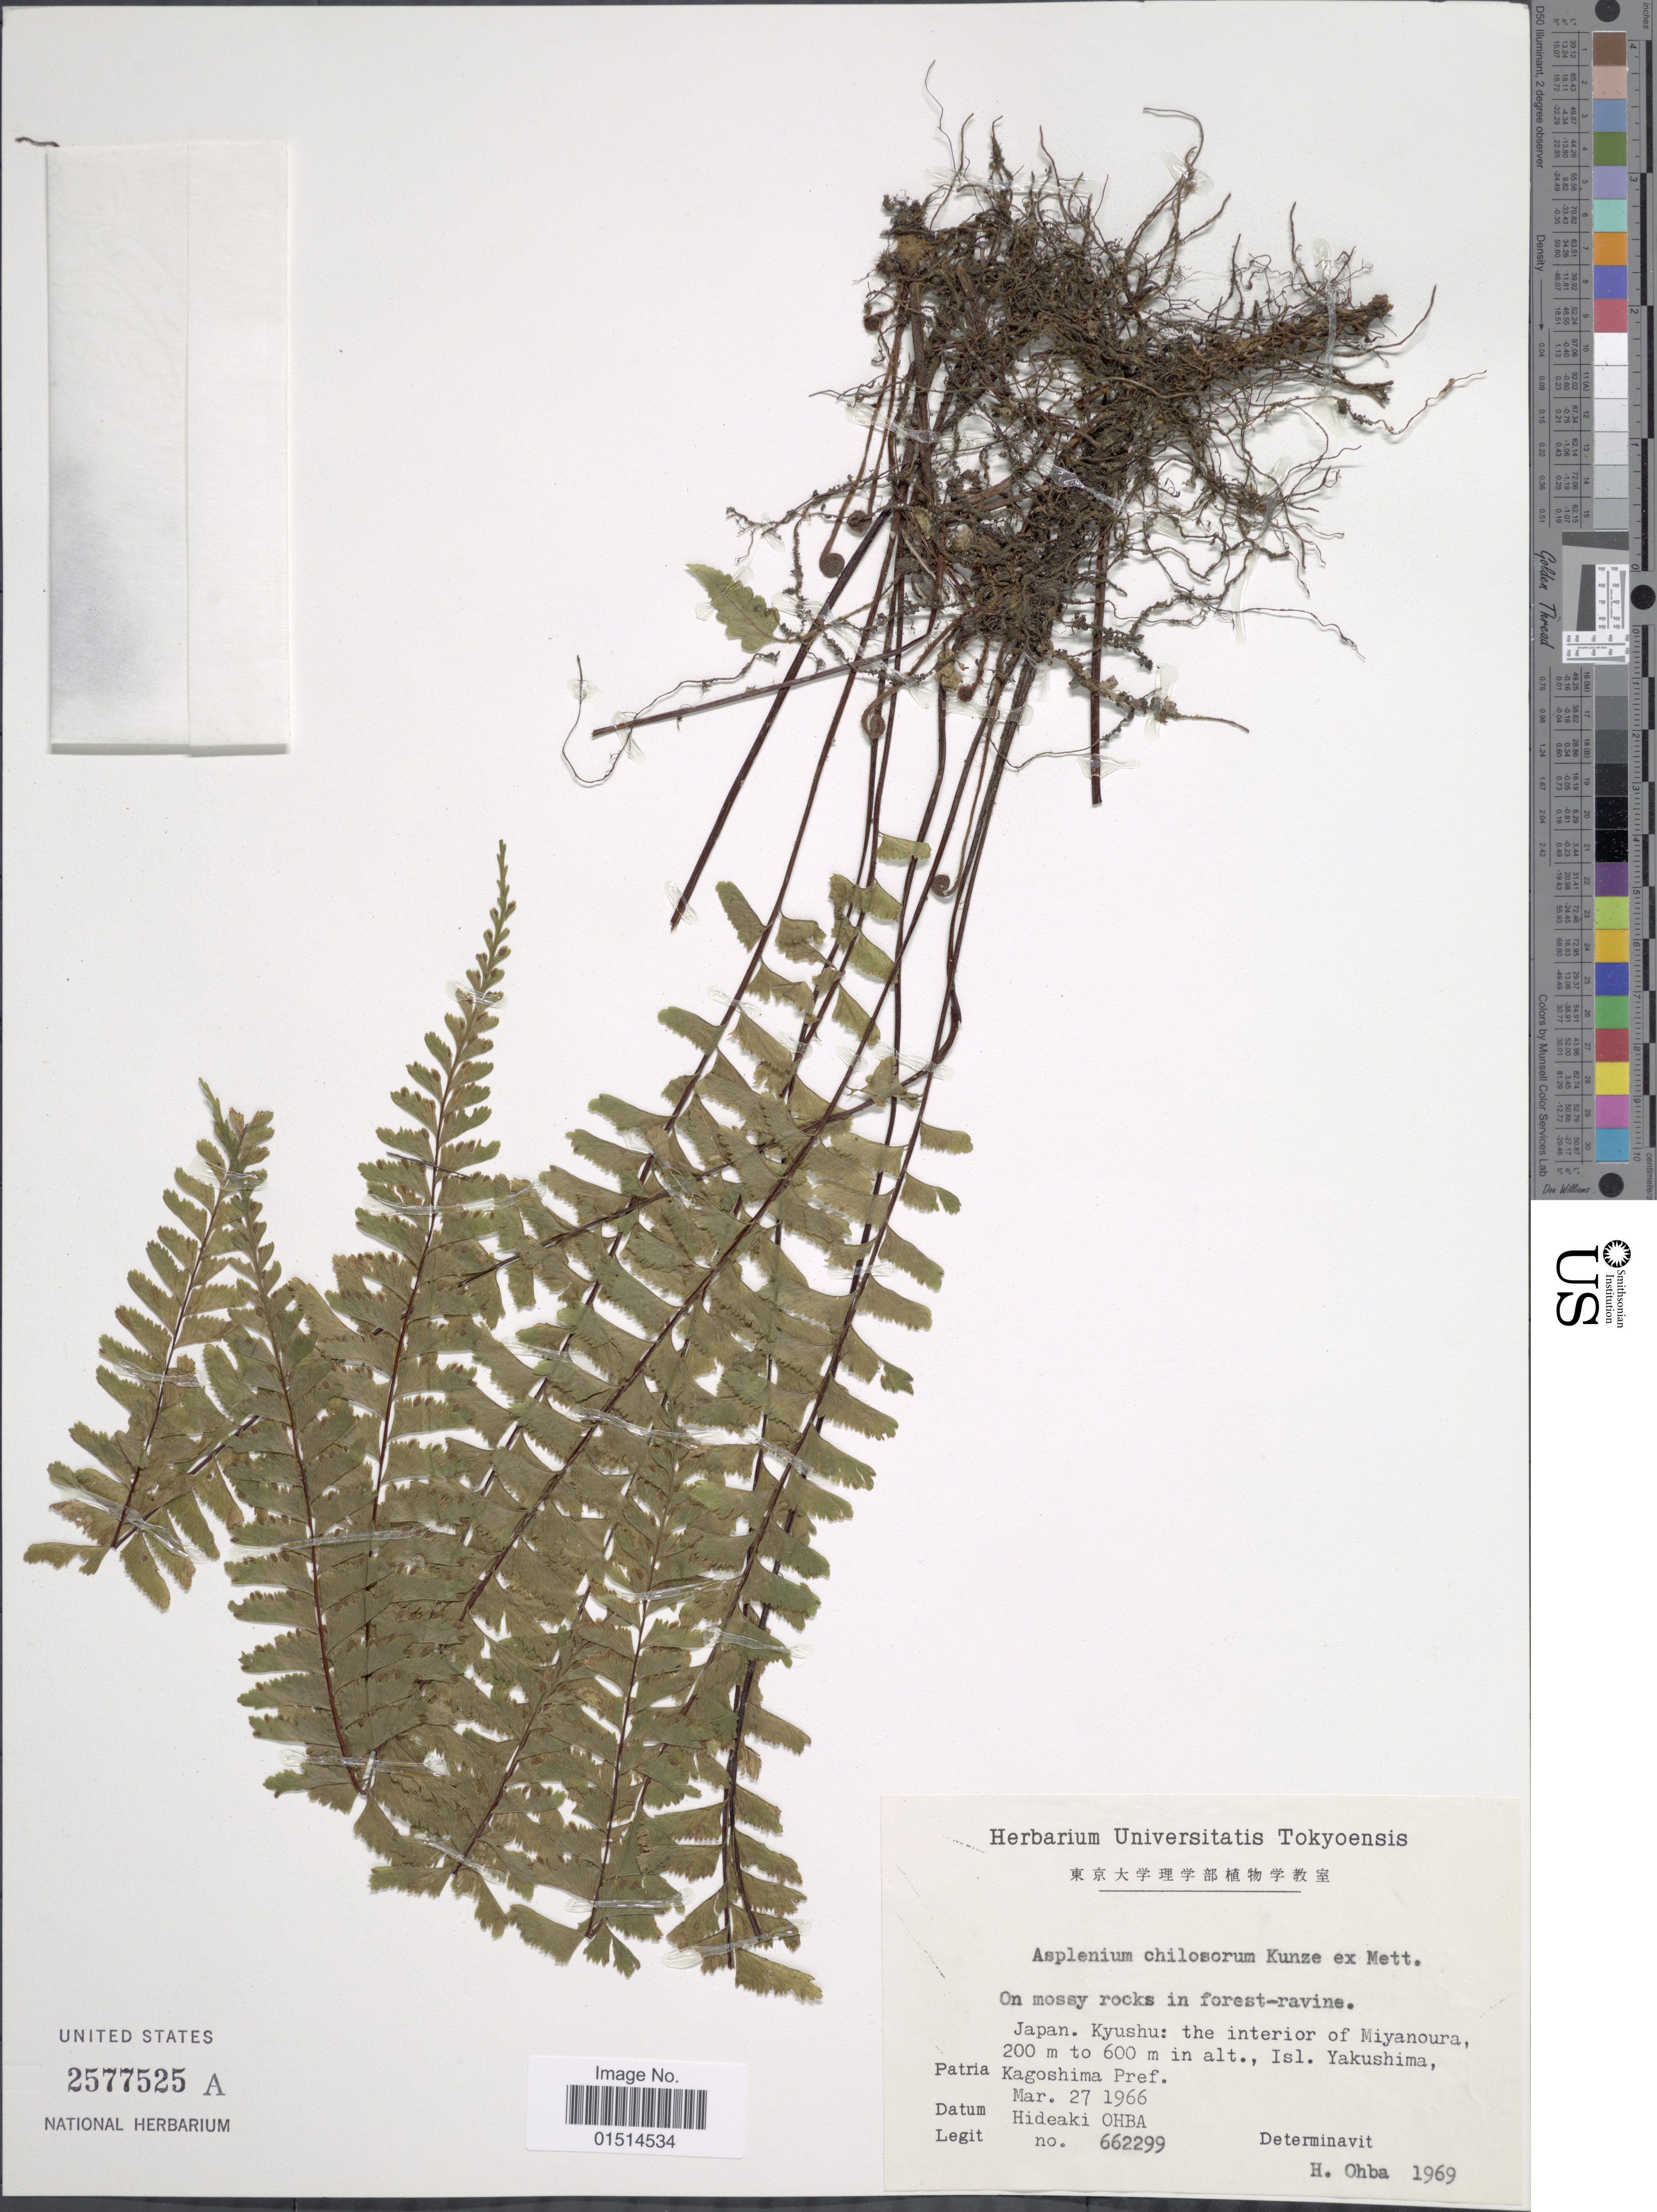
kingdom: Plantae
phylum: Tracheophyta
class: Polypodiopsida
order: Polypodiales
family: Aspleniaceae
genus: Asplenium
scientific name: Asplenium cheilosorum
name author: Kunze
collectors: H. Ohba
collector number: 662299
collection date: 1966-03-27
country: Japan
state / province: Kagosima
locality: Japan, Kyushu: the interior of Miyanoura, Isl. Yakushima, Patria Kagoshima Pref.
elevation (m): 200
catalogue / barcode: US 2577525A